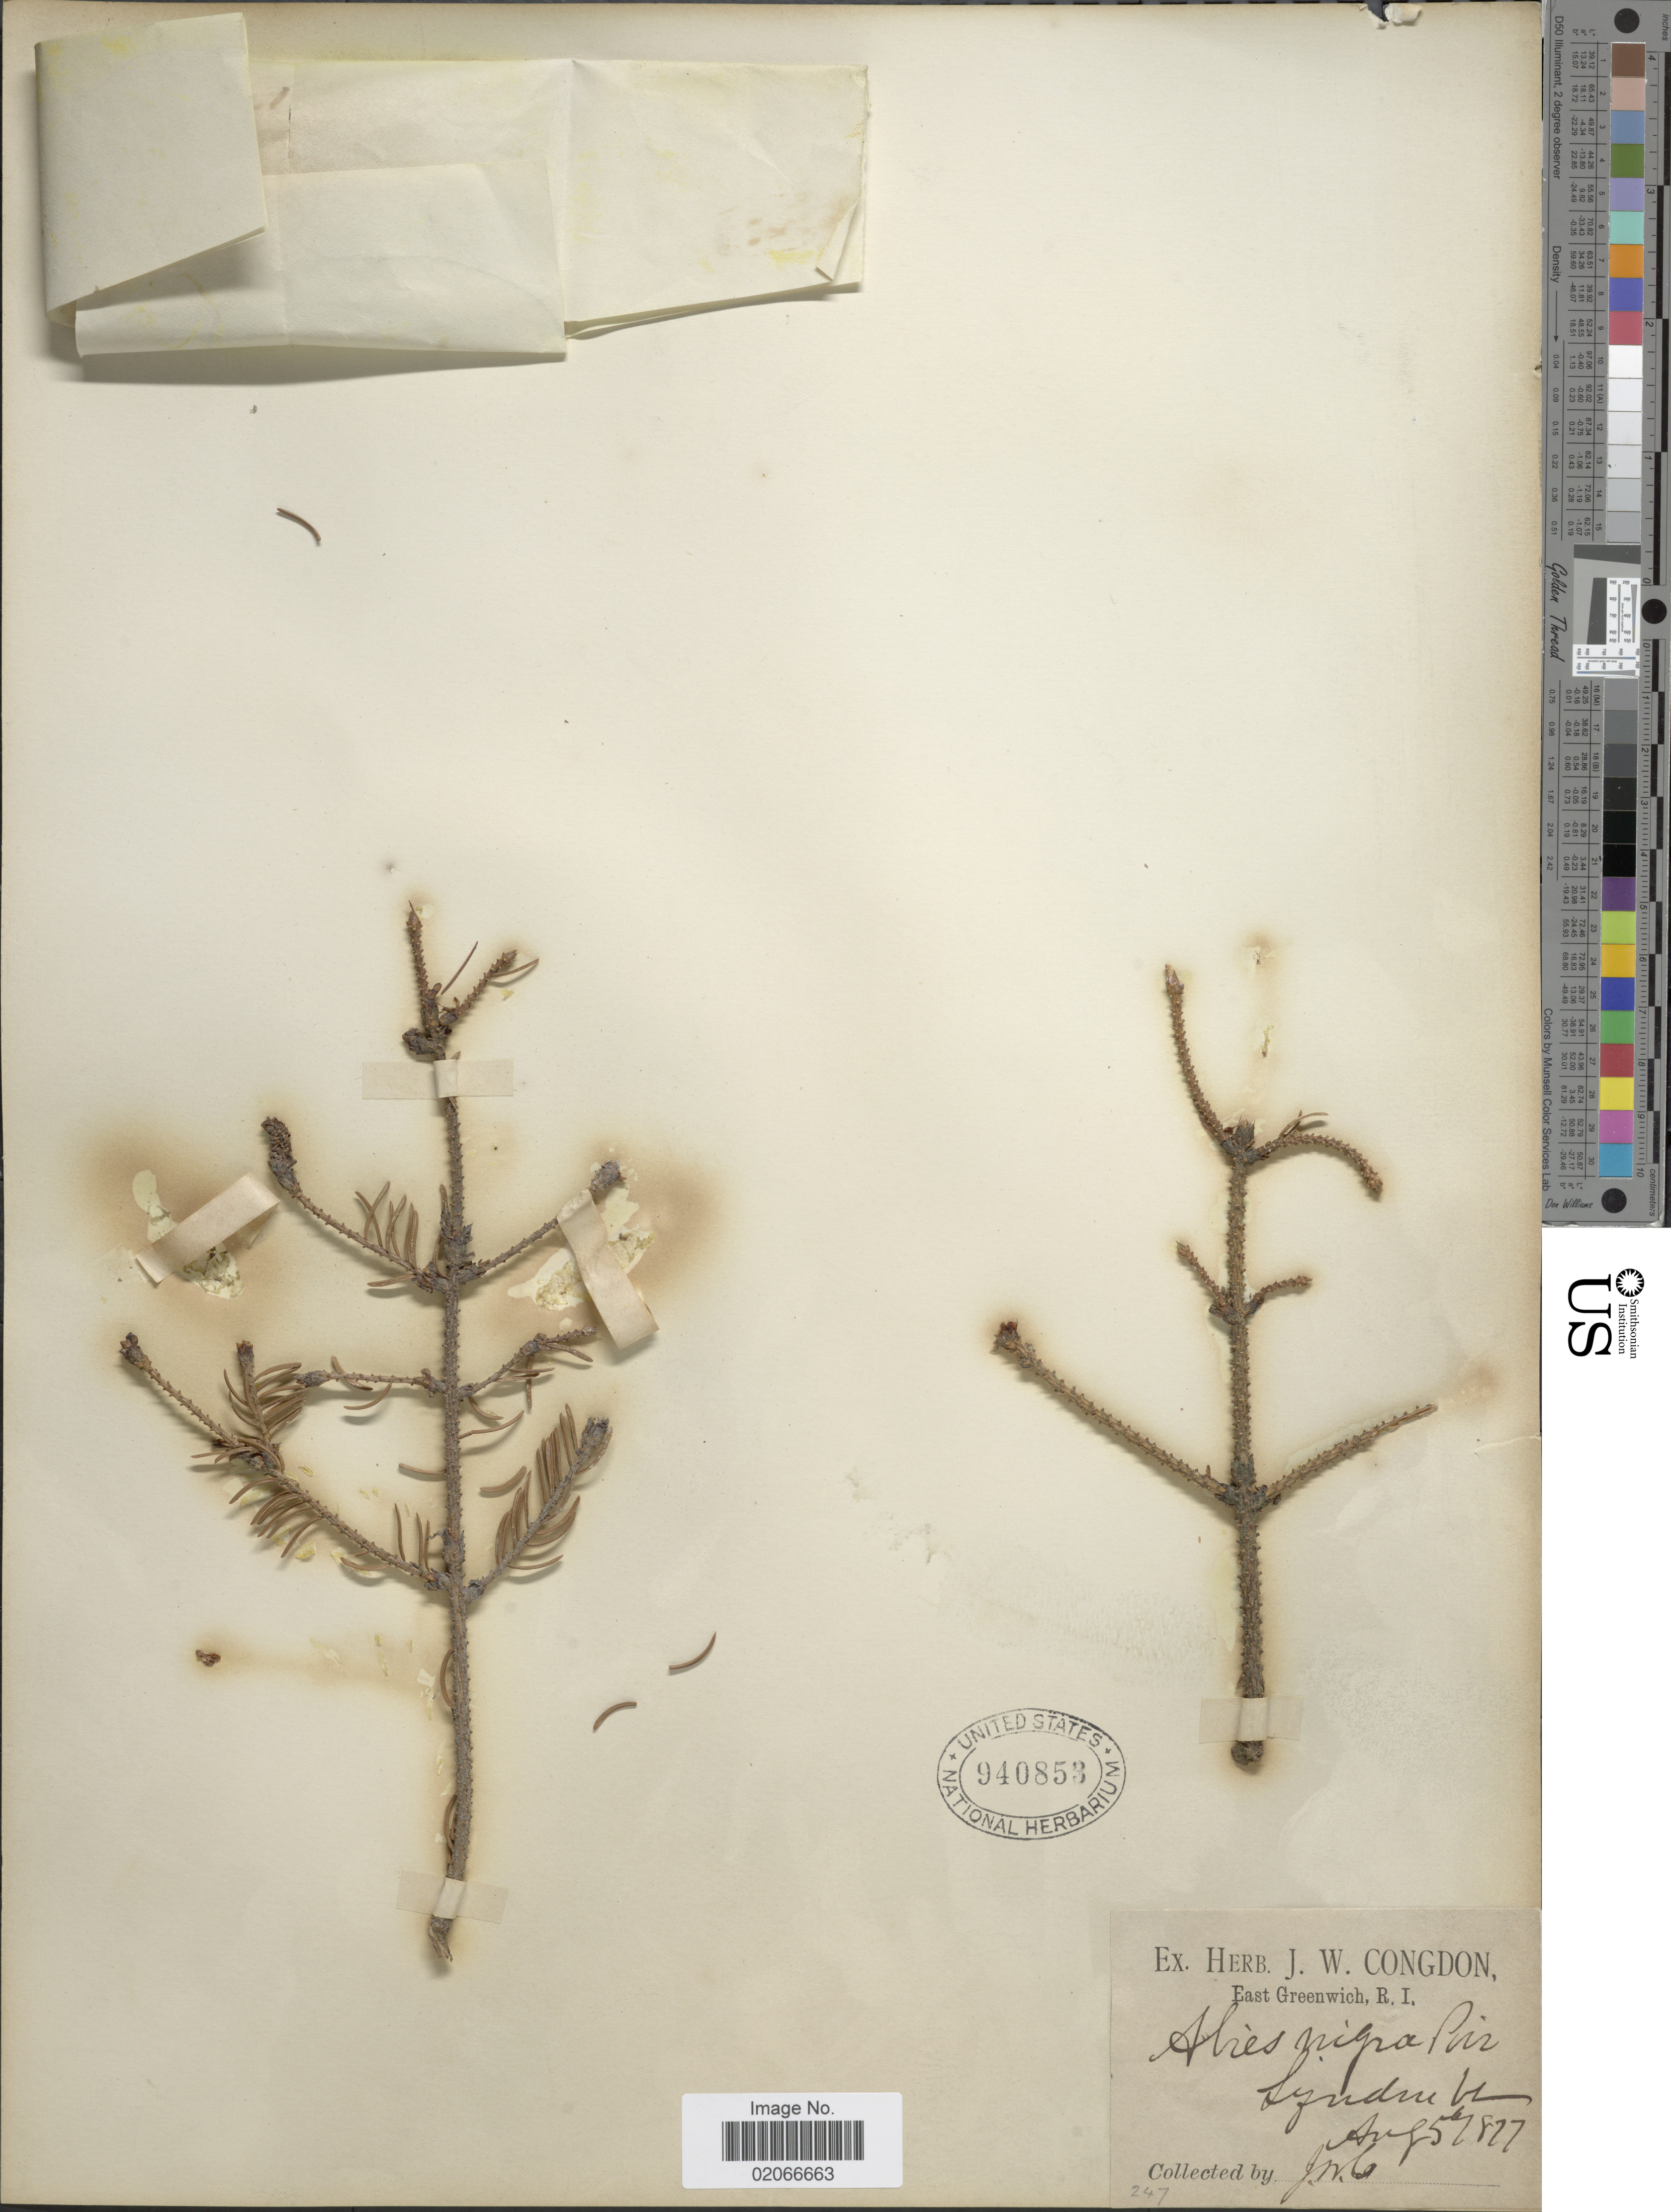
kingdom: Plantae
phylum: Tracheophyta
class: Pinopsida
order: Pinales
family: Pinaceae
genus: Picea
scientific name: Picea mariana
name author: (Mill.) Britton, Stearns & Poggenb.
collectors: J. W. Congdon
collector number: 247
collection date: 1877-08-05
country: United States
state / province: Vermont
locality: Lyndon.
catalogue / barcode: US 940853